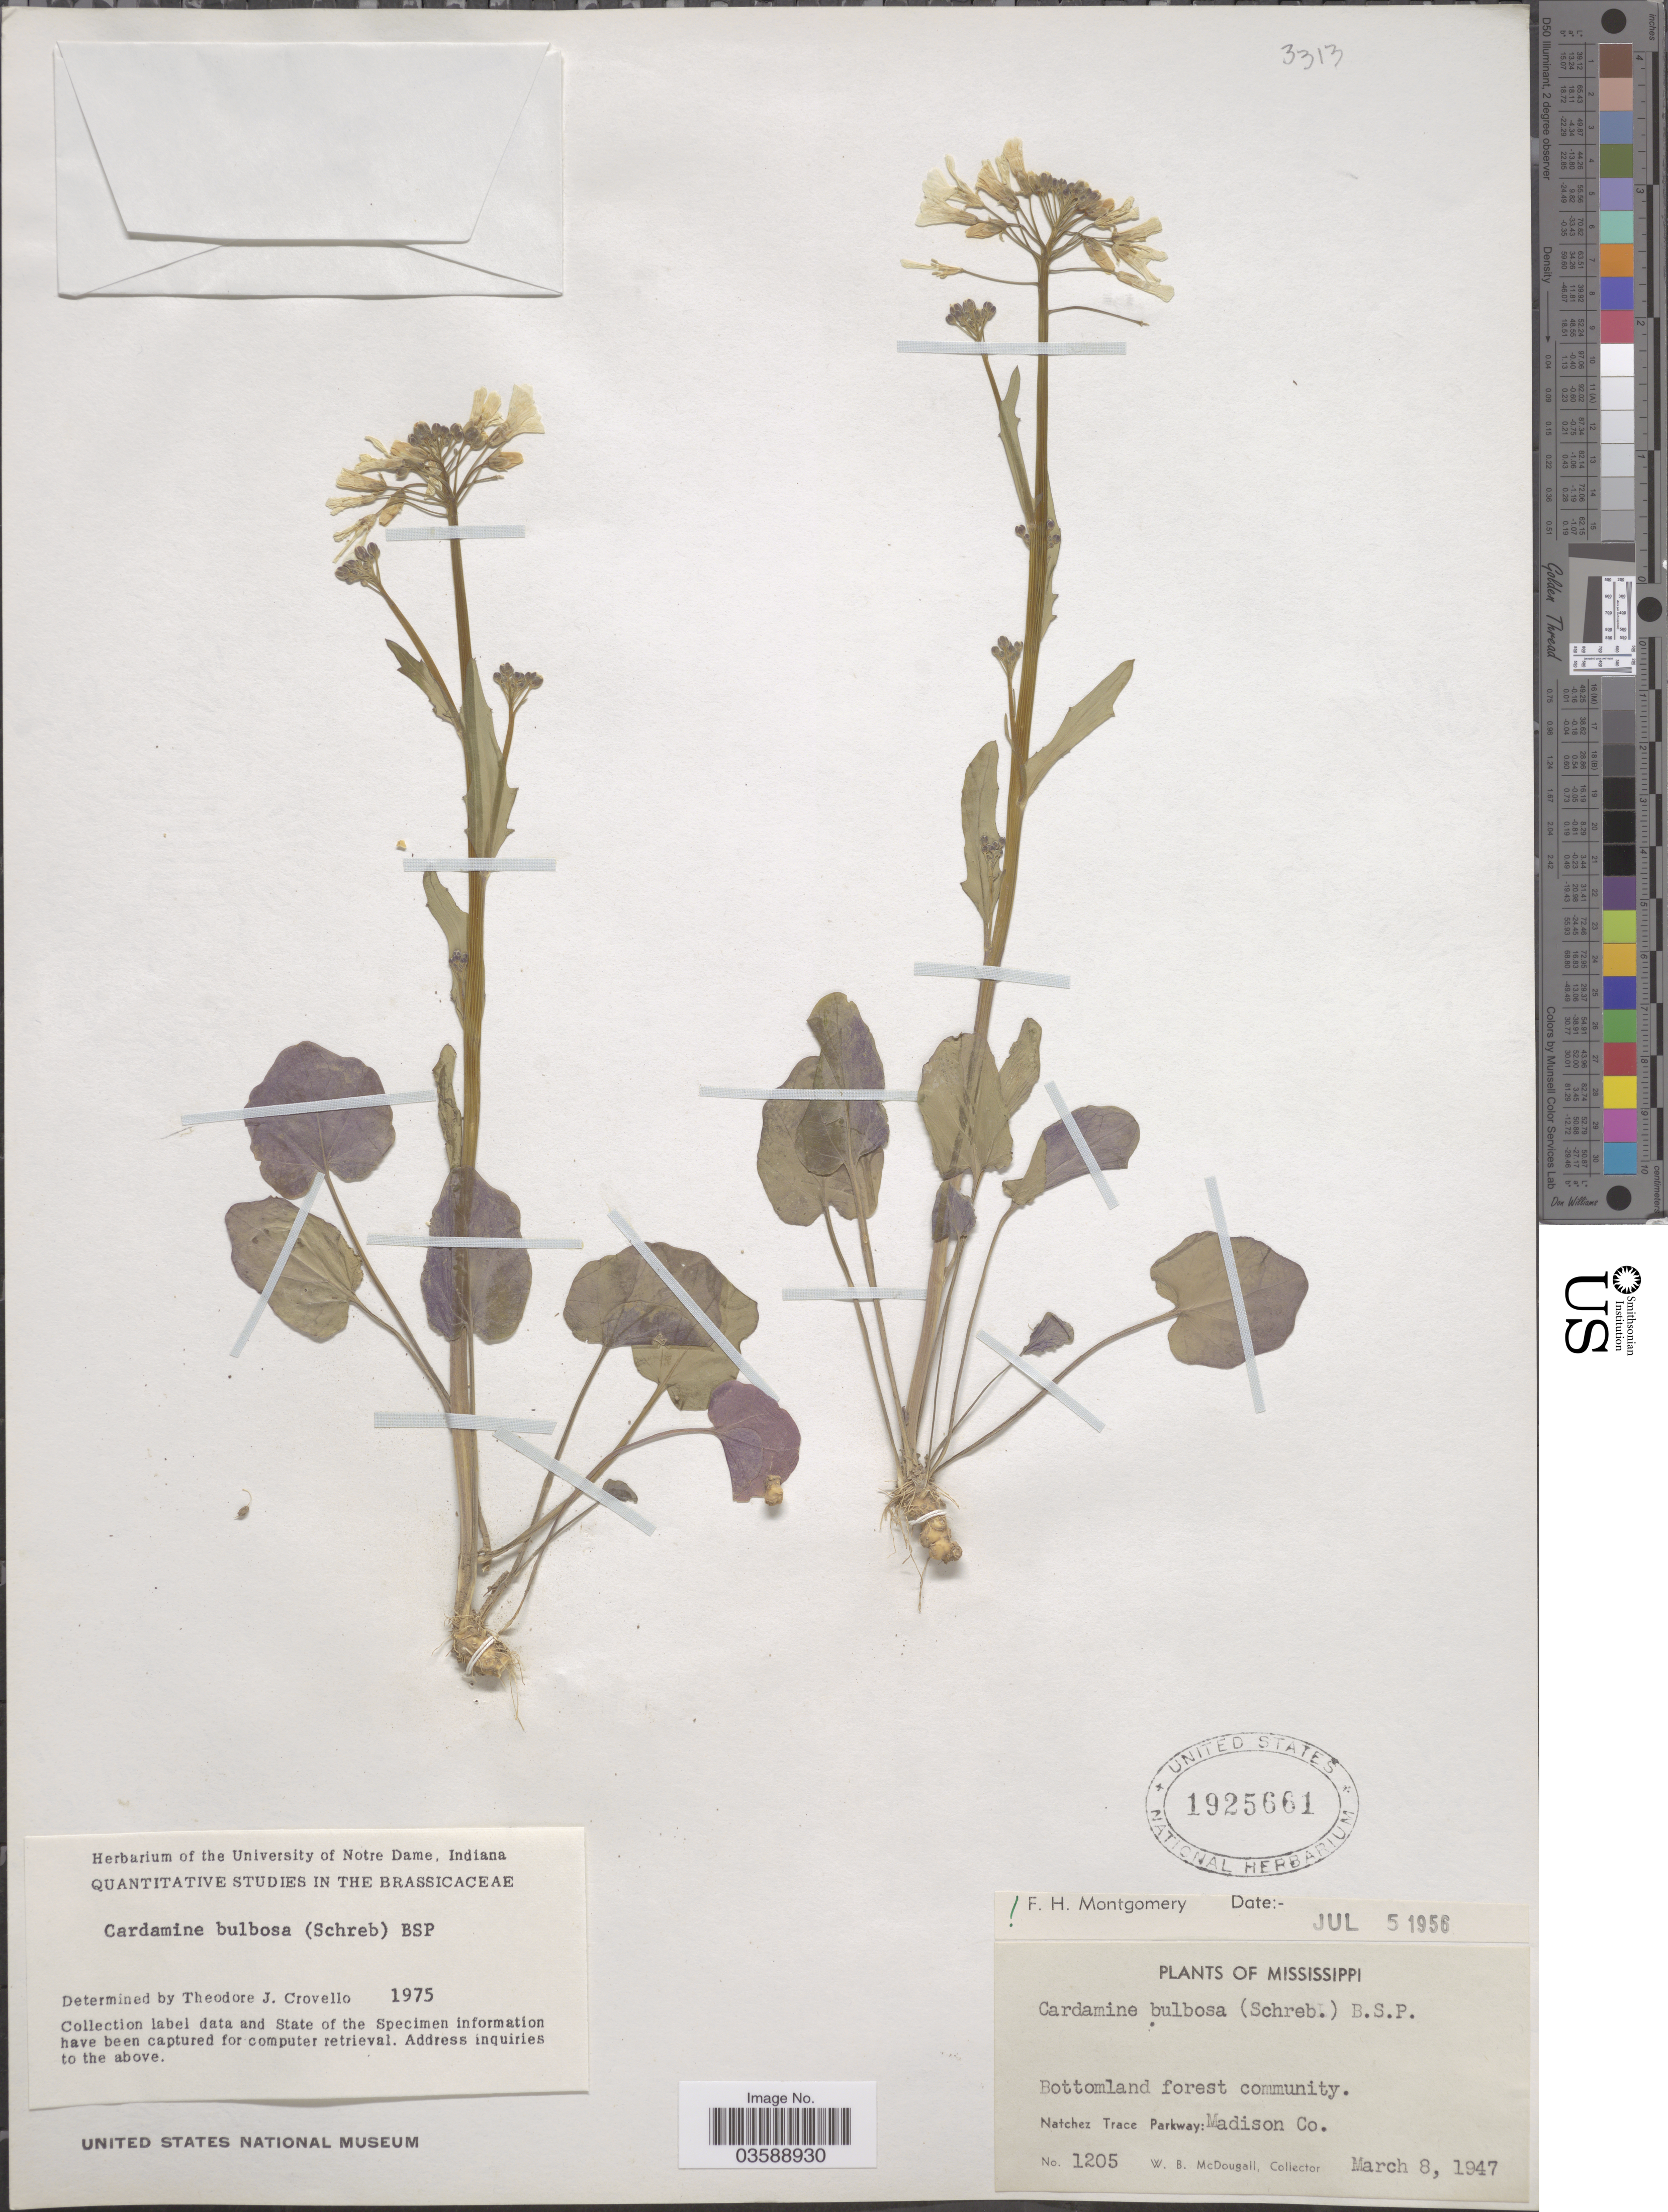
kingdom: Plantae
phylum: Tracheophyta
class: Magnoliopsida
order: Brassicales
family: Brassicaceae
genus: Cardamine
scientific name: Cardamine bulbosa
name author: (Schreb. ex Muhl.) Britton et al.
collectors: W. B. McDougall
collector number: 1205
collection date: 1947-03-08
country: United States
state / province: Mississippi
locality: Bottomland forest community. Natchez Trace Parkway: Madison Co.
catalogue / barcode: US 1925661